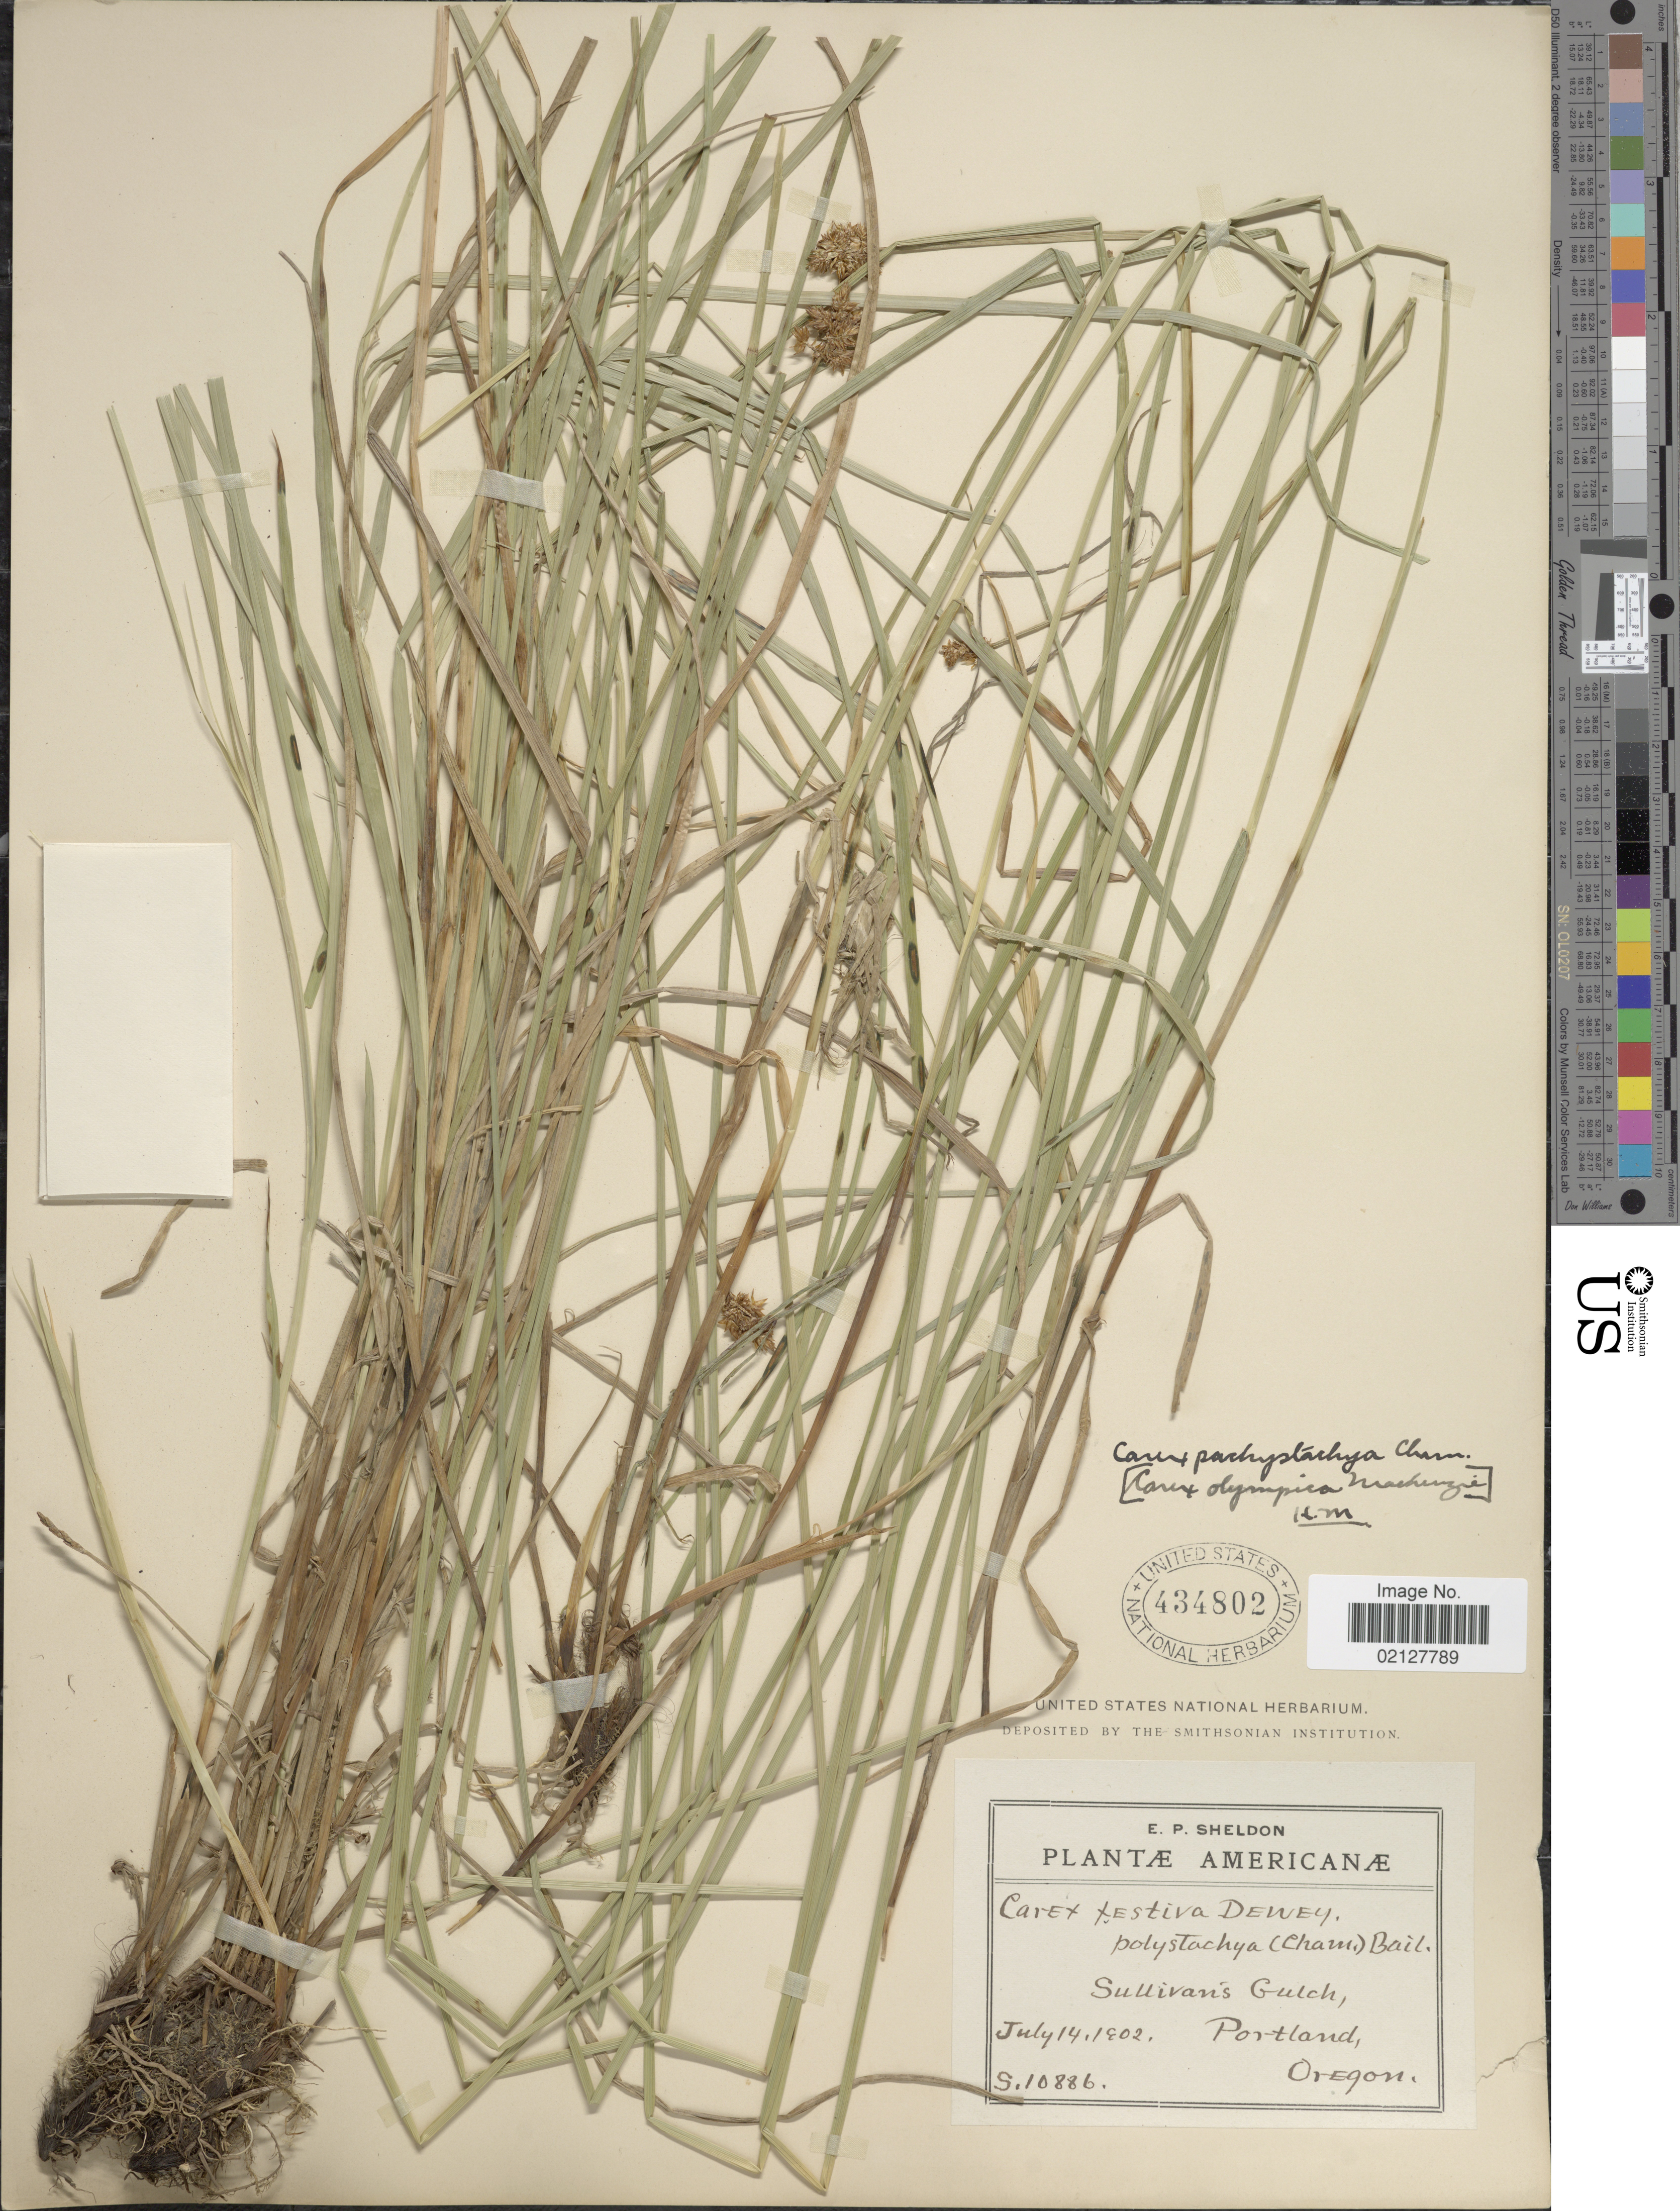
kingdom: Plantae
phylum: Tracheophyta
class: Liliopsida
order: Poales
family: Cyperaceae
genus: Carex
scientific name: Carex pachystachya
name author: Cham. ex Steud.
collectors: E. P. Sheldon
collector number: S10886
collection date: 1902-07-14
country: United States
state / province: Oregon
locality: Sullivan's Gulch, Portland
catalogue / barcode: US 434802